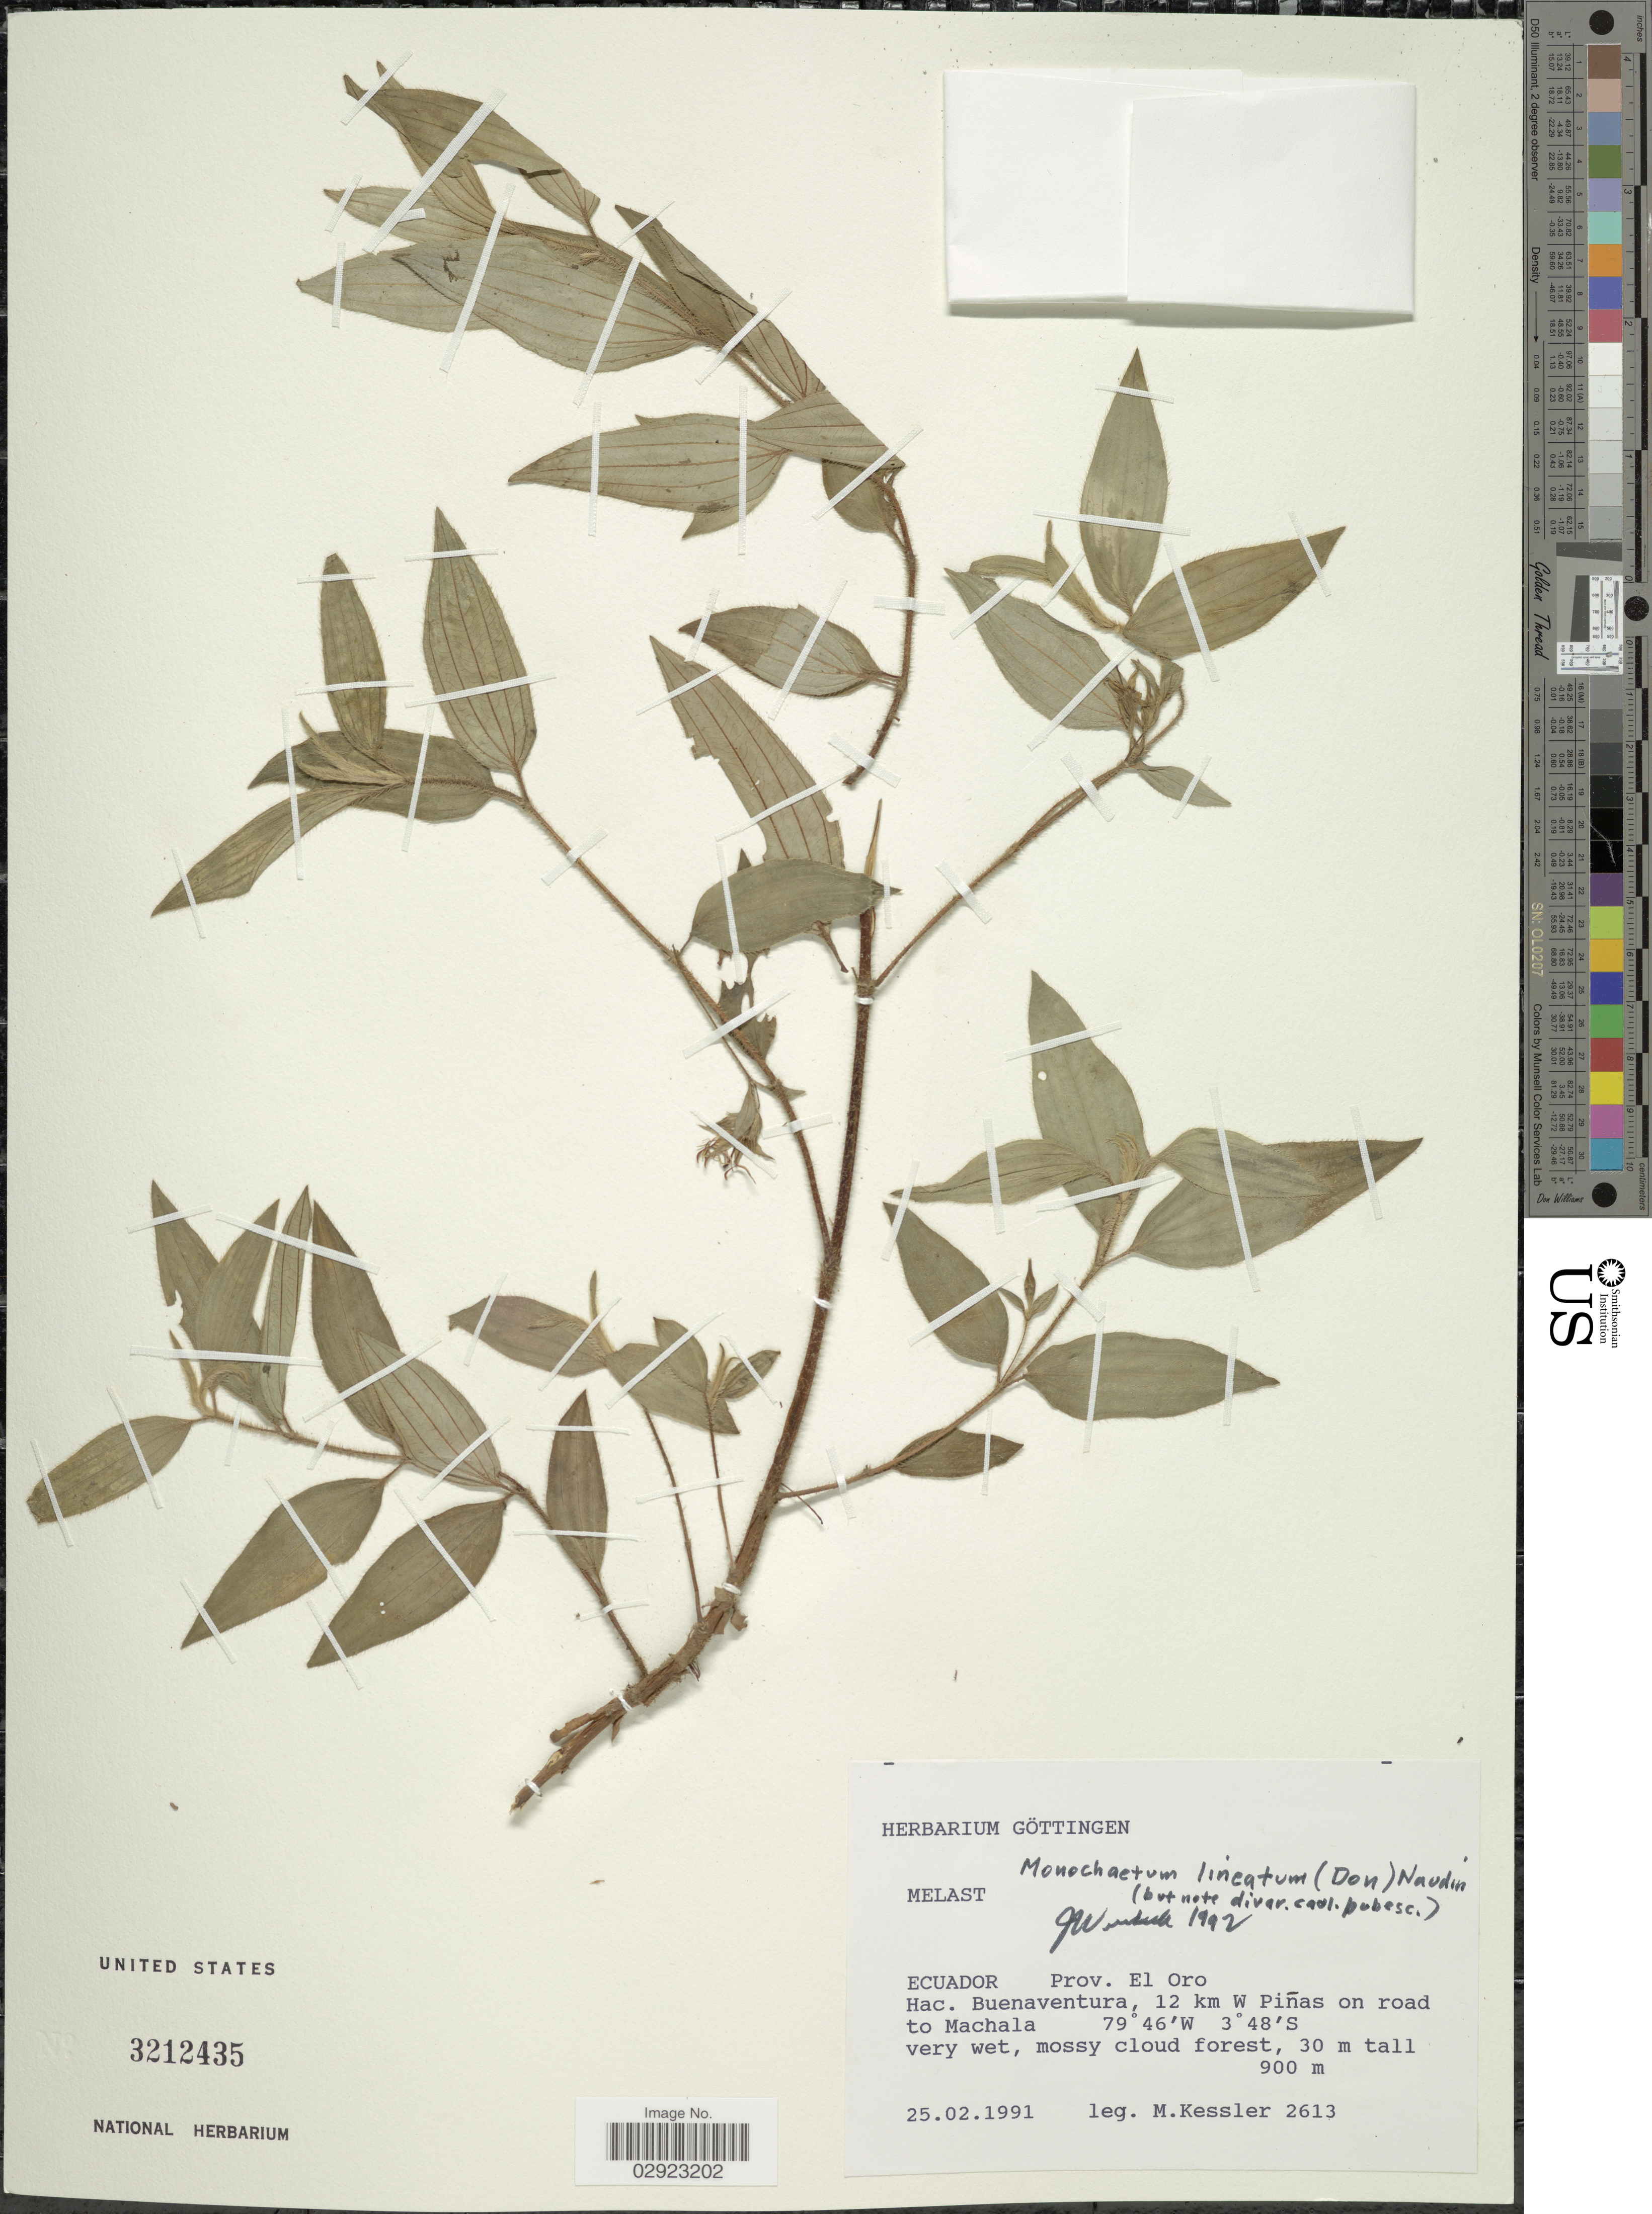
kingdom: Plantae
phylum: Tracheophyta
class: Magnoliopsida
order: Myrtales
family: Melastomataceae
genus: Monochaetum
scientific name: Monochaetum lineatum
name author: (D. Don) Naudin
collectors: M. Kessler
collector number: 2613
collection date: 1991-02-25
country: Ecuador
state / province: El Oro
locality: Prov. El Oro, Hac. Buenaventura, 12 km W Piñas on road to Machala.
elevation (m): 900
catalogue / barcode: US 3212435